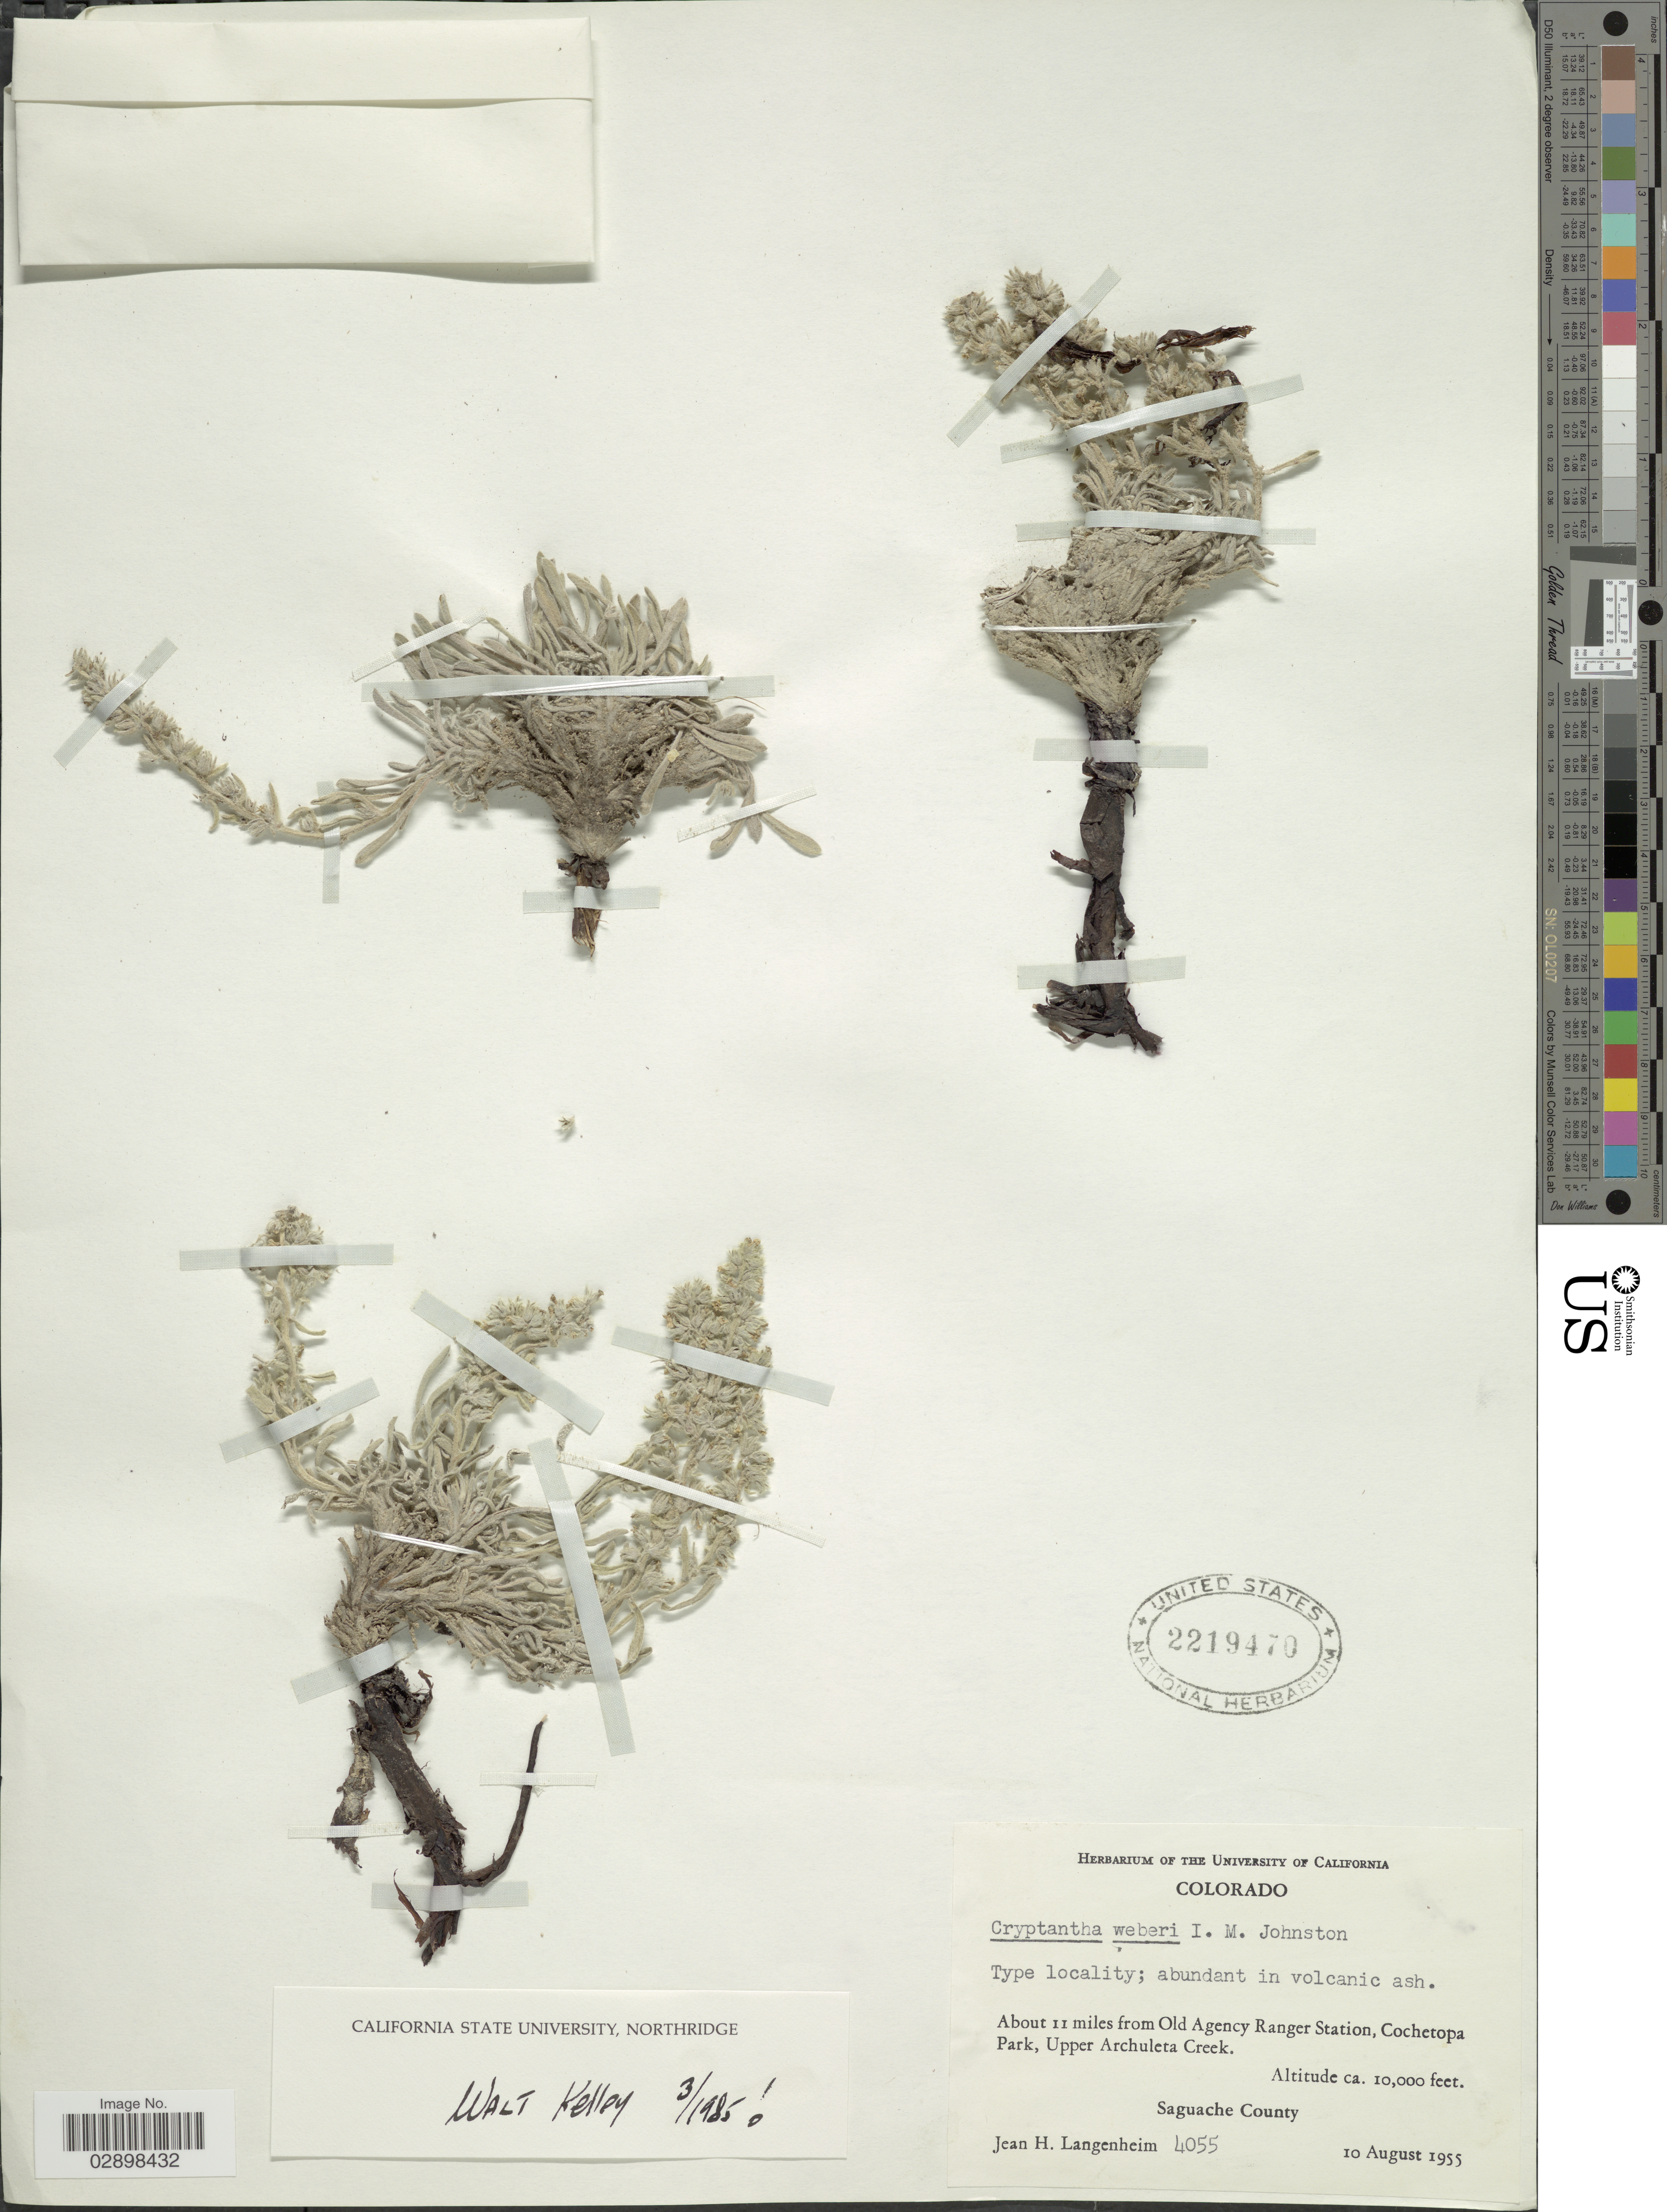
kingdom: Plantae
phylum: Tracheophyta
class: Magnoliopsida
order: Boraginales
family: Boraginaceae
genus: Cryptantha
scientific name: Cryptantha weberi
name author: I.M. Johnst.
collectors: J. H. Langenheim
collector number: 4055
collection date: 1955-08-10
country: United States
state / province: Colorado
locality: About 11 miles from Old Agency Ranger Station, Cochetopa Park, Upper Archuleta Creek. Saguache County.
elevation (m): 3048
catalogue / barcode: US 2219470